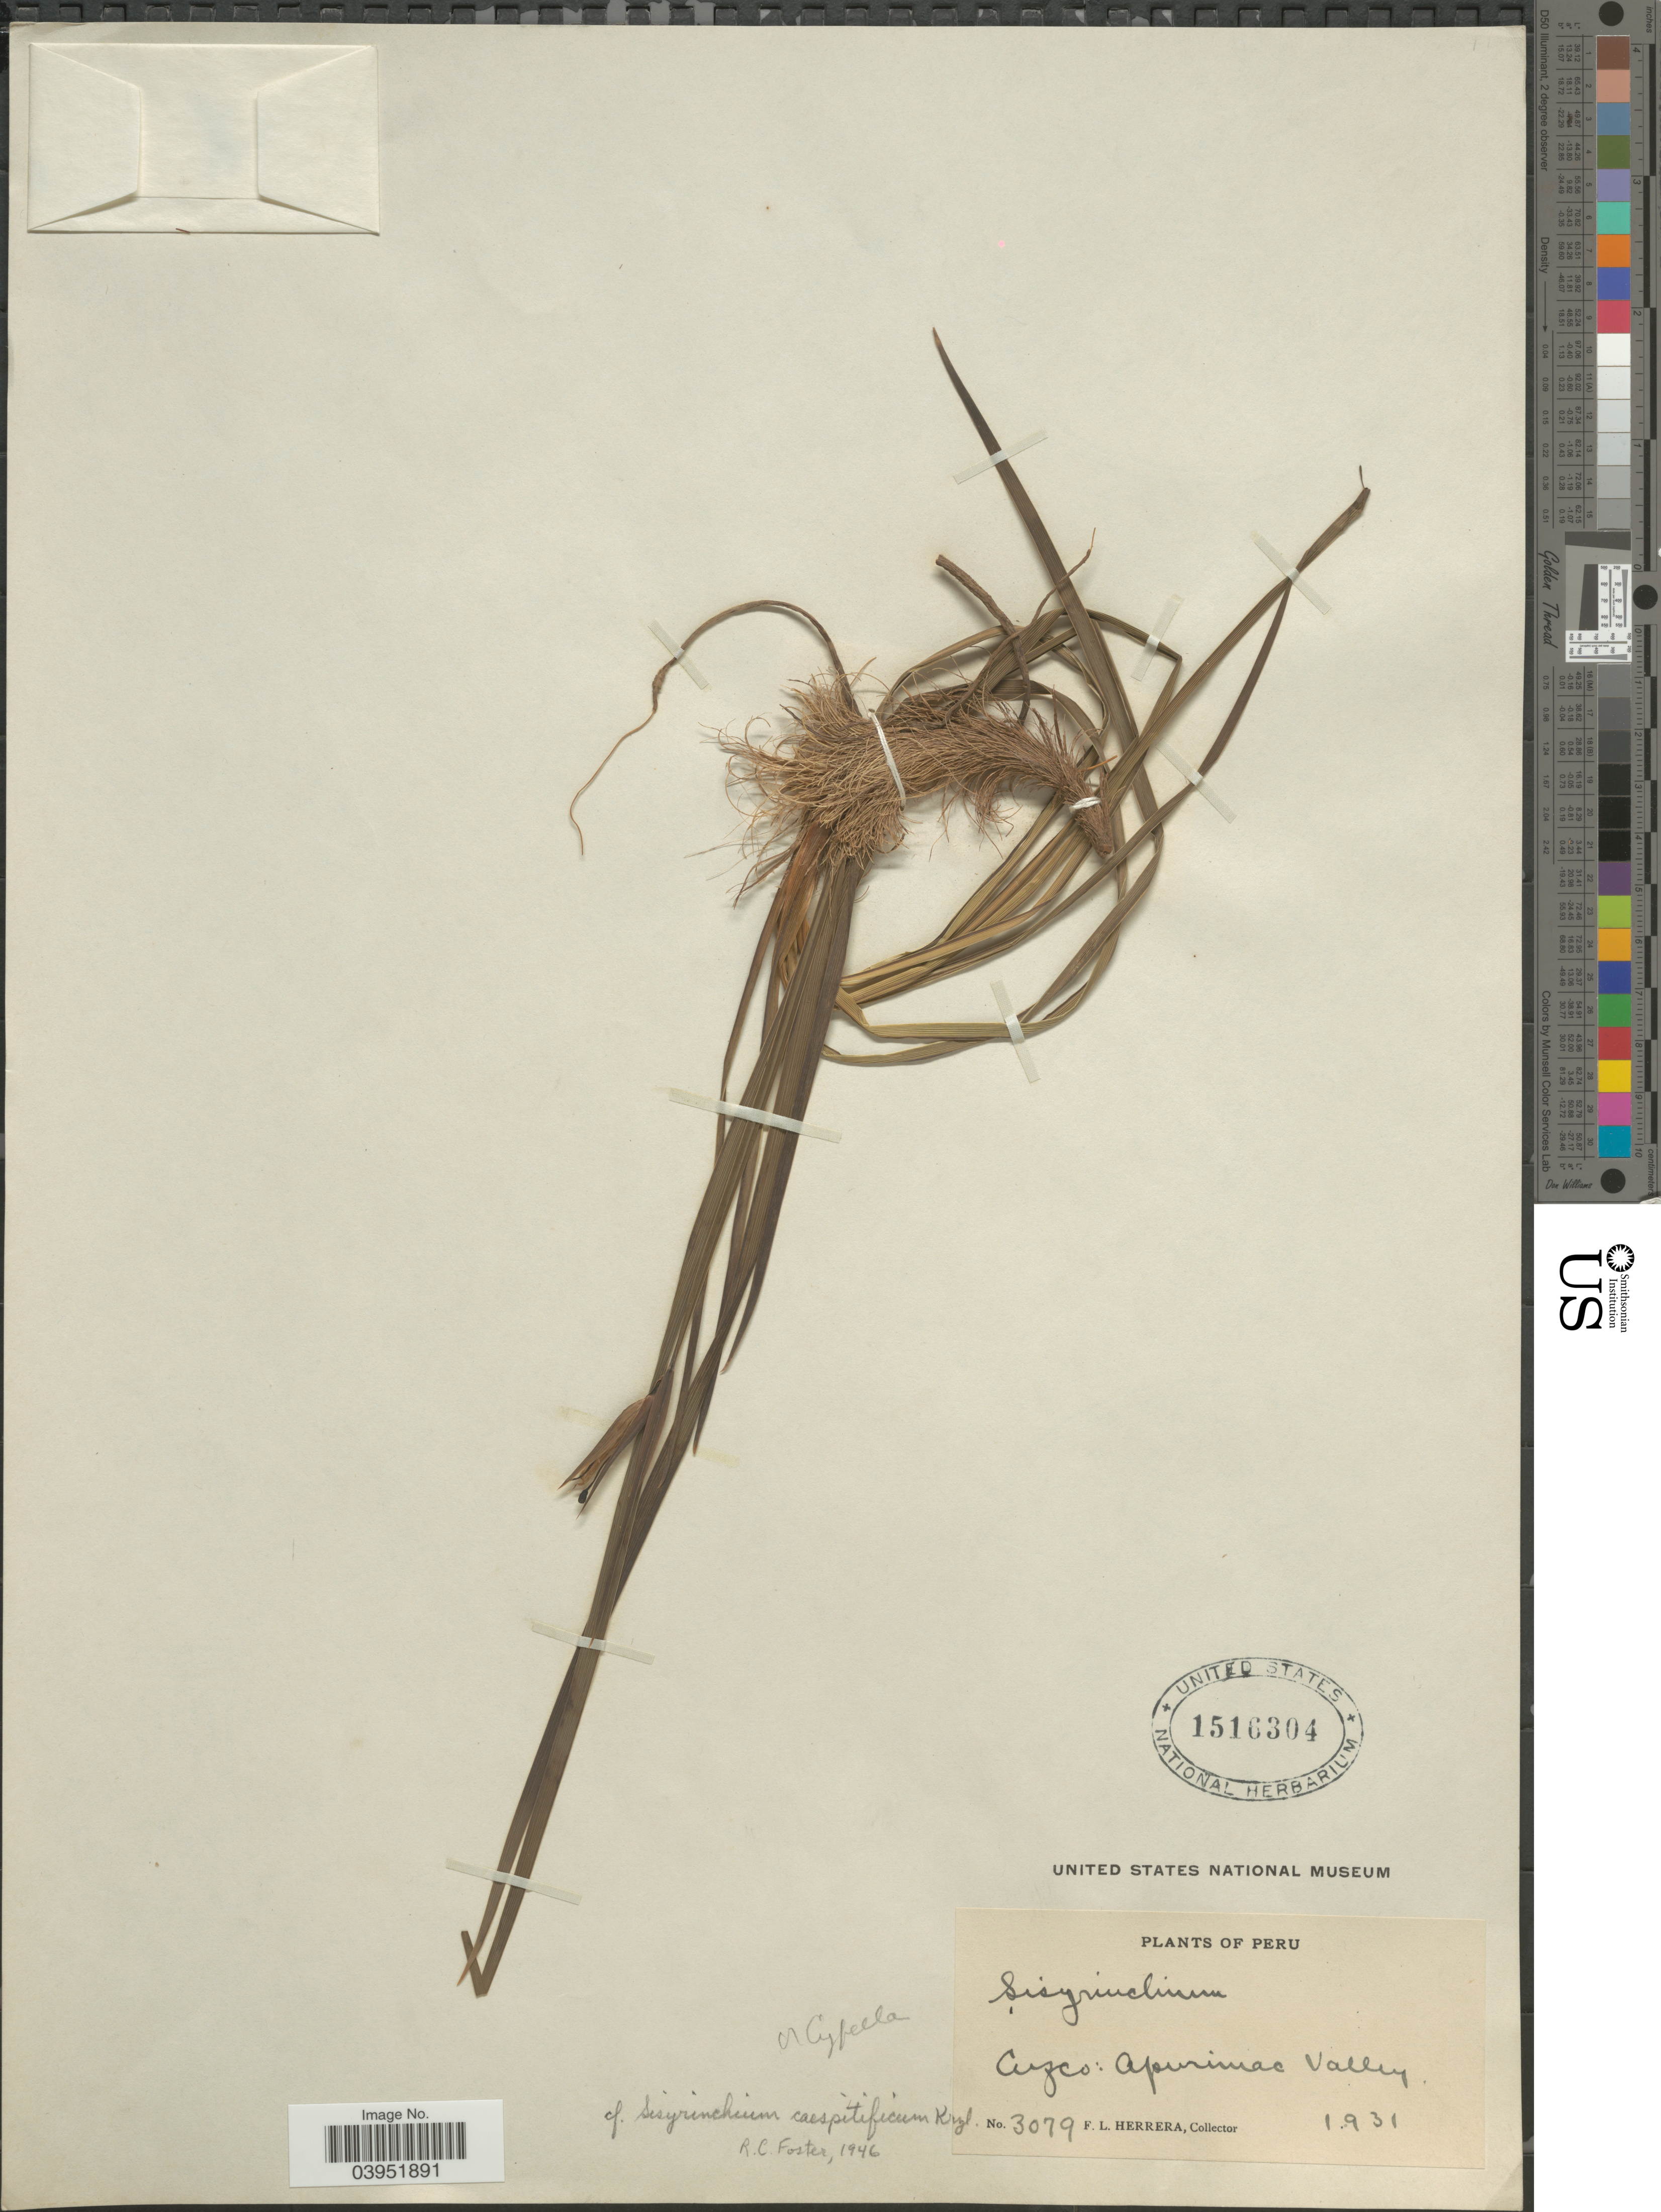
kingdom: Plantae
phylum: Tracheophyta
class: Liliopsida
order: Asparagales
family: Iridaceae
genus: Sisyrinchium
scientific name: Sisyrinchium caespitificum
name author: Kraenzl.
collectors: F. L. Herrera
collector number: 3079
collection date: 1931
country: Peru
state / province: Cusco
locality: Cuzco: Apurimac Valley.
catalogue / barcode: US 1516304